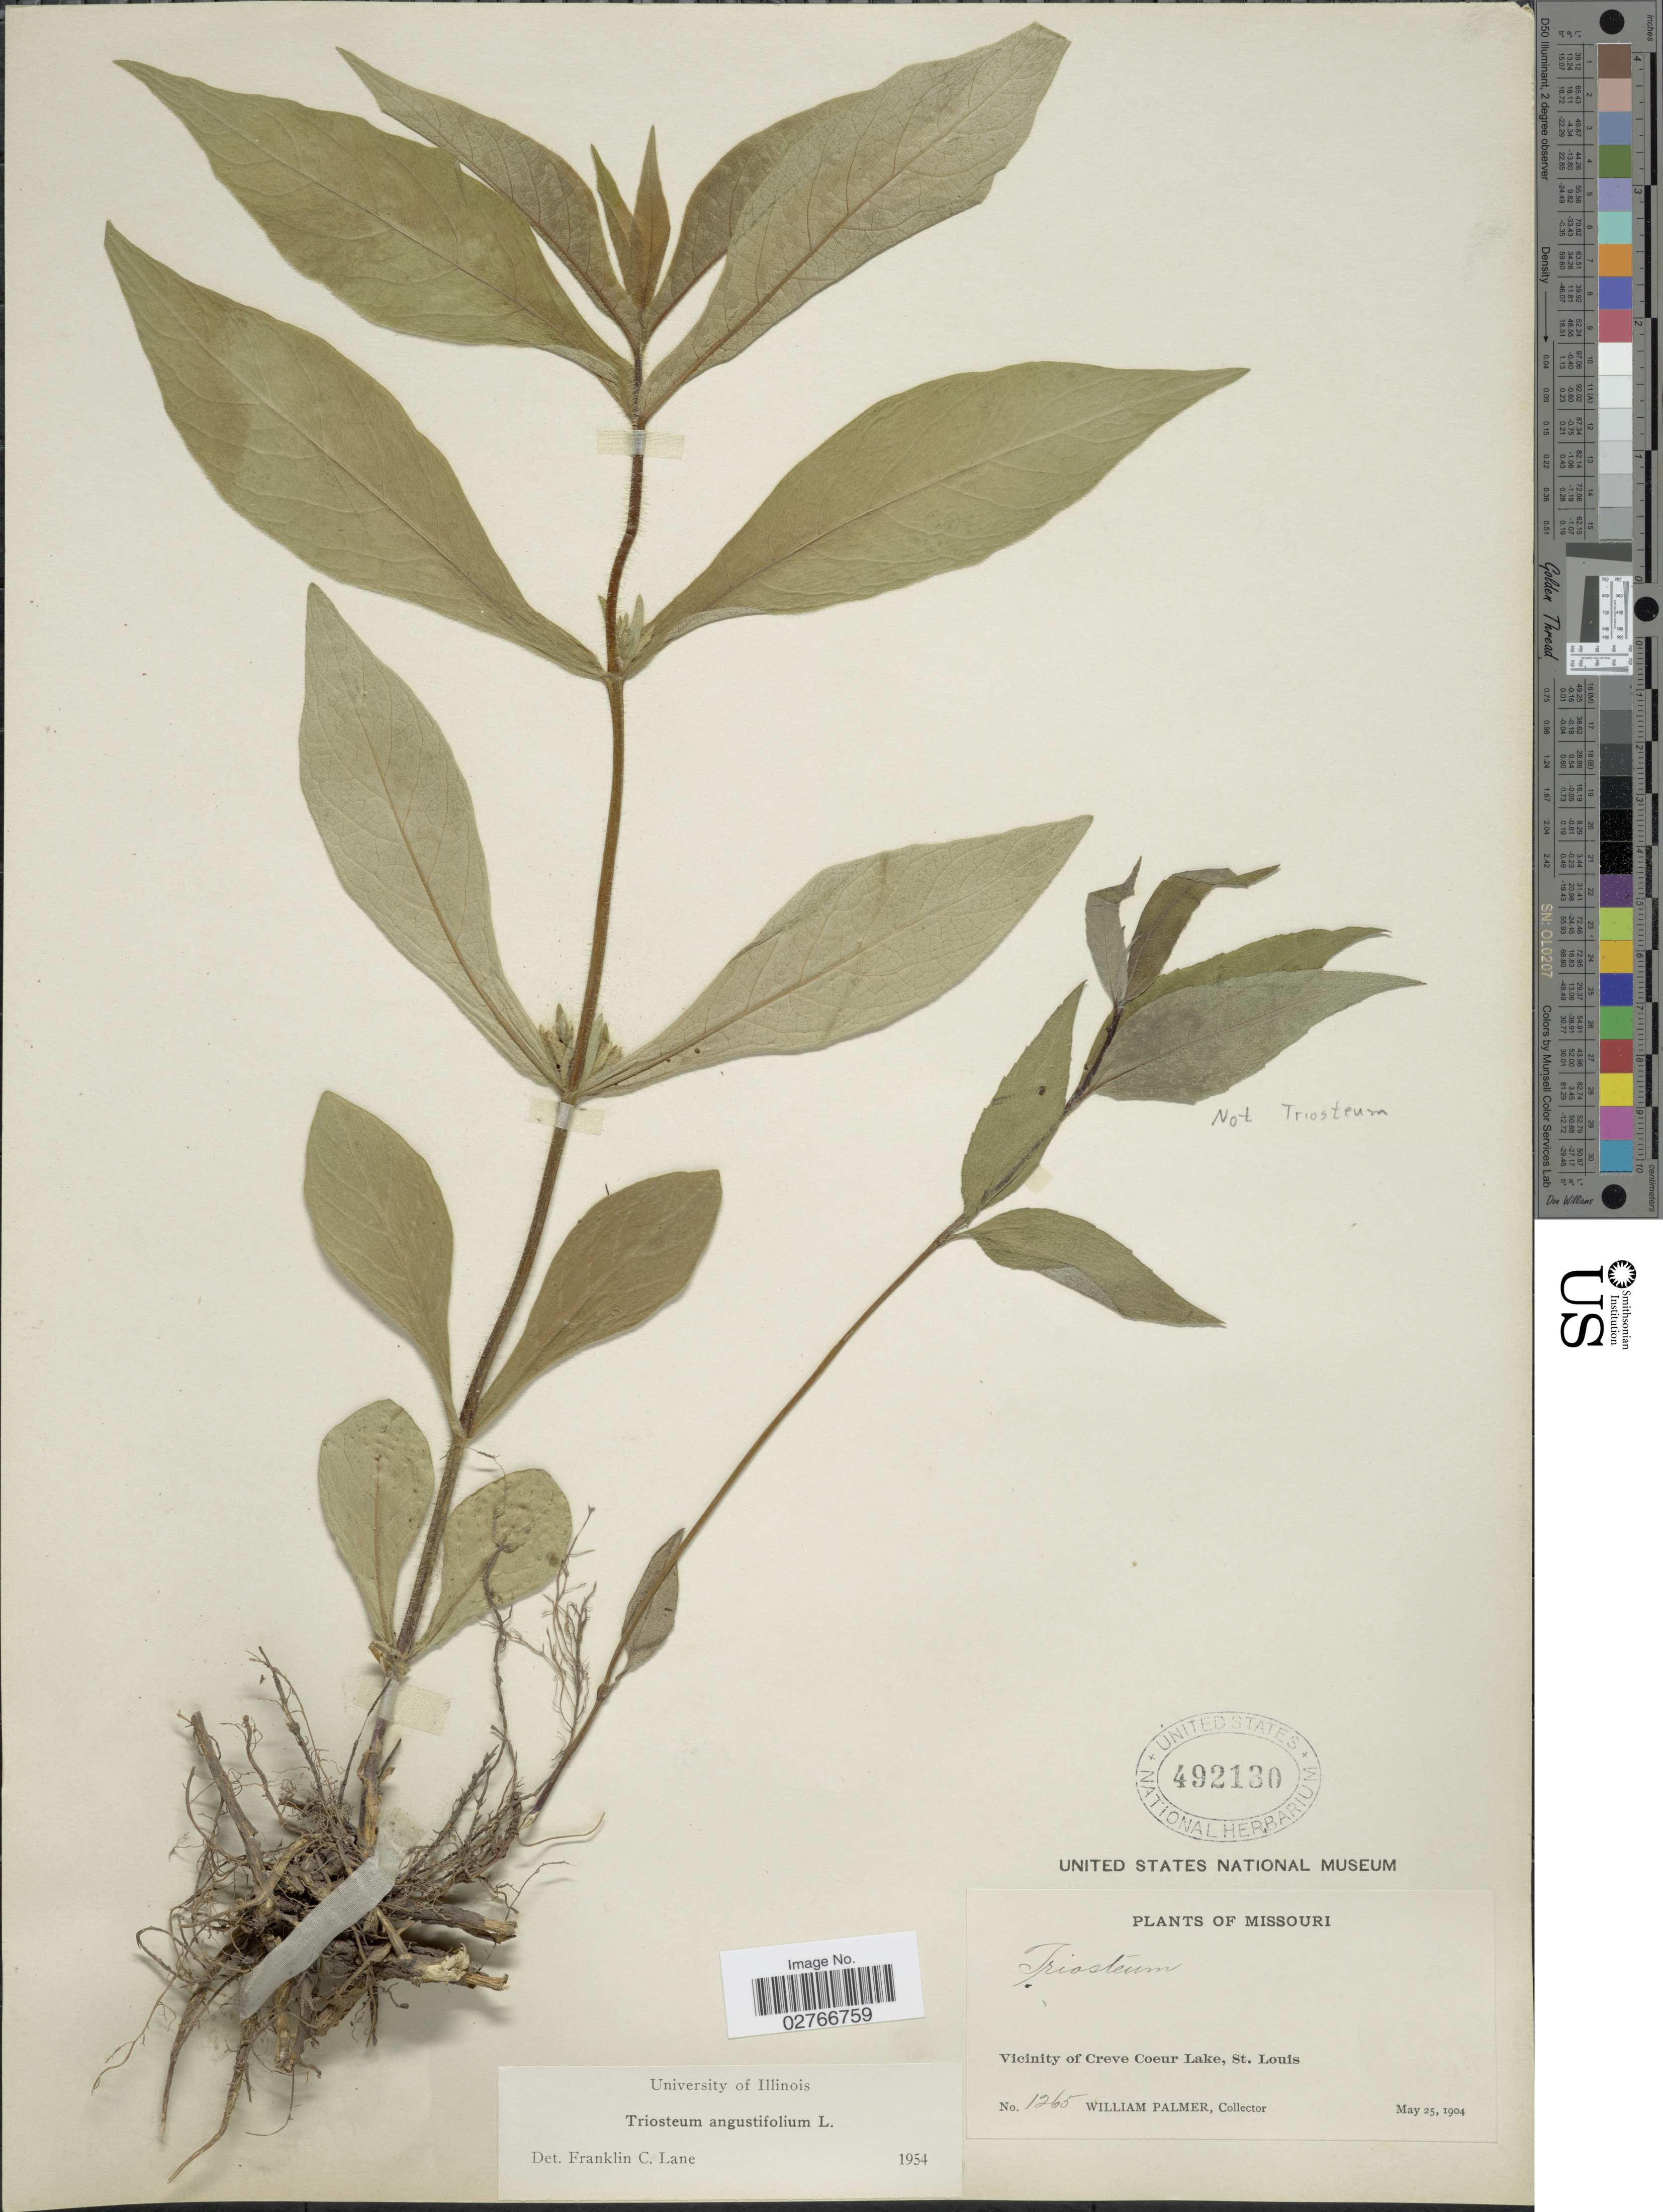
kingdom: Plantae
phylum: Tracheophyta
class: Magnoliopsida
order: Dipsacales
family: Caprifoliaceae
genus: Triosteum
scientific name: Triosteum angustifolium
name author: L.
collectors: W. Palmer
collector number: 1265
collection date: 1904-05-25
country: United States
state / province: Missouri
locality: Vicinity of Creve Coeur Lake, St. Louis.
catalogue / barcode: US 492130